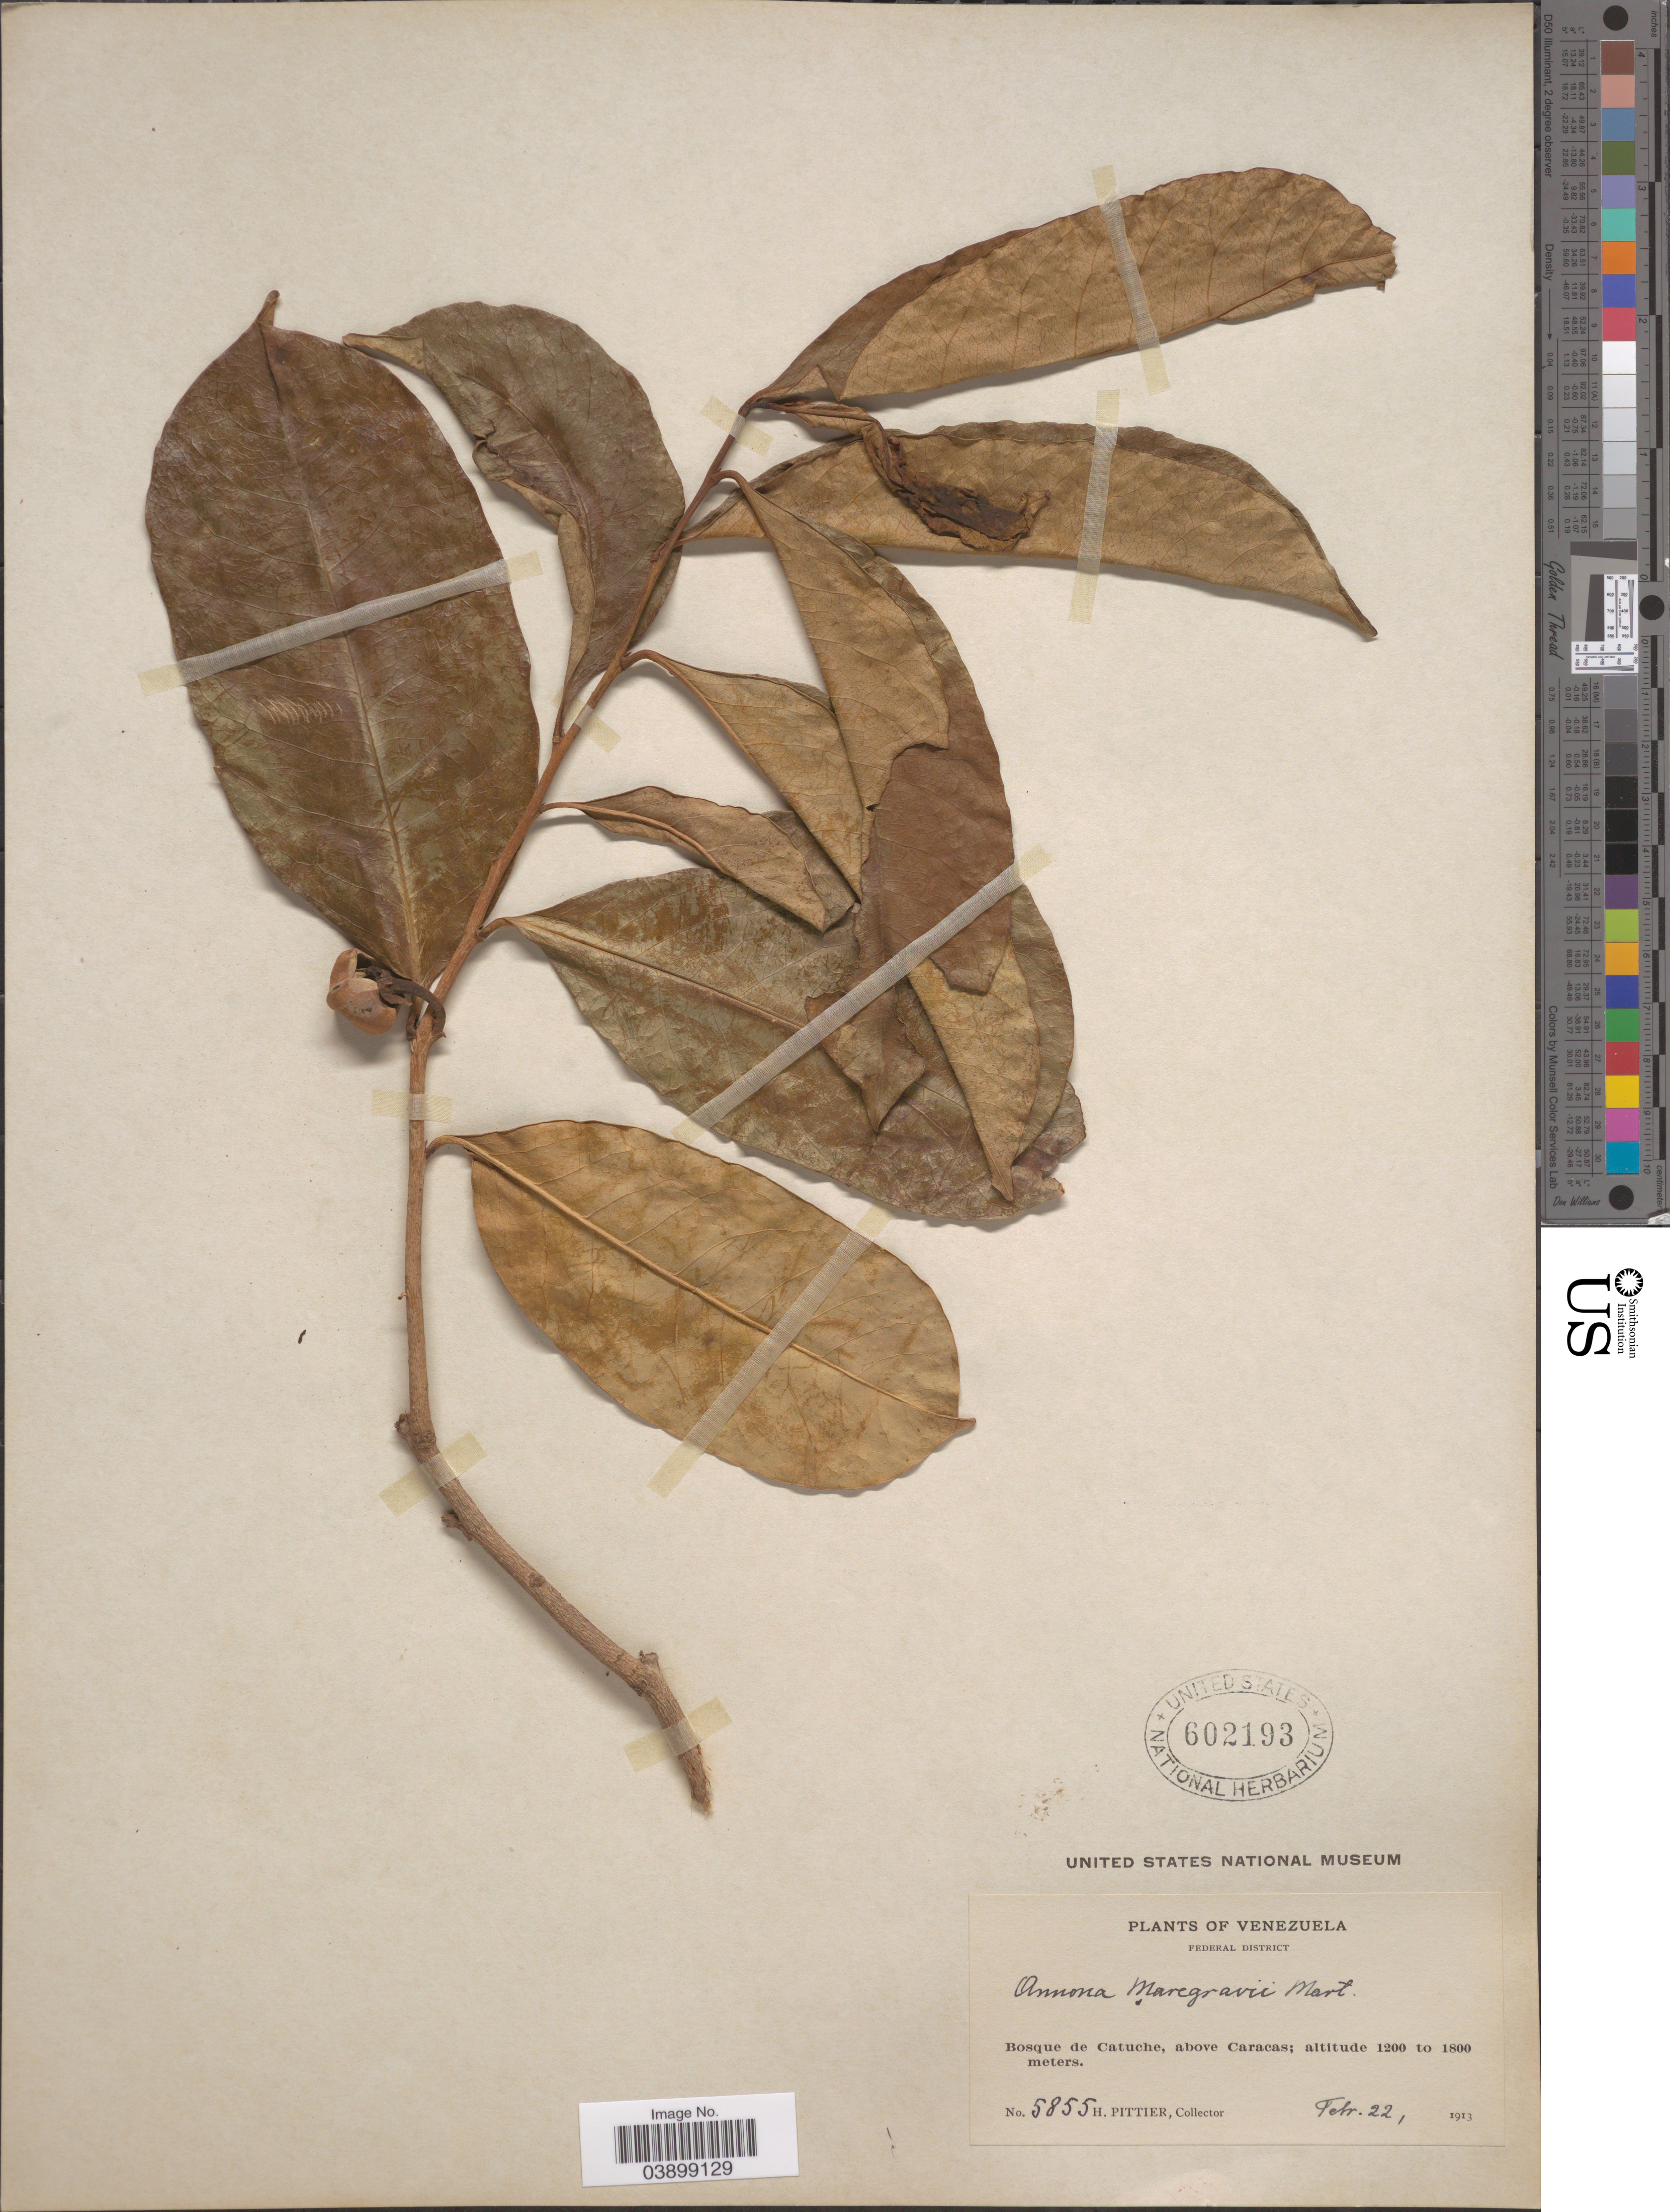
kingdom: Plantae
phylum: Tracheophyta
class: Magnoliopsida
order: Magnoliales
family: Annonaceae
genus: Annona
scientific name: Annona montana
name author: Macfad.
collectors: H. F. Pittier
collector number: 5855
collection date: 1913-02-22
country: Venezuela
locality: Federal District. Bosque de Catuche, above Caracas.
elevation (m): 1200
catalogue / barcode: US 602193